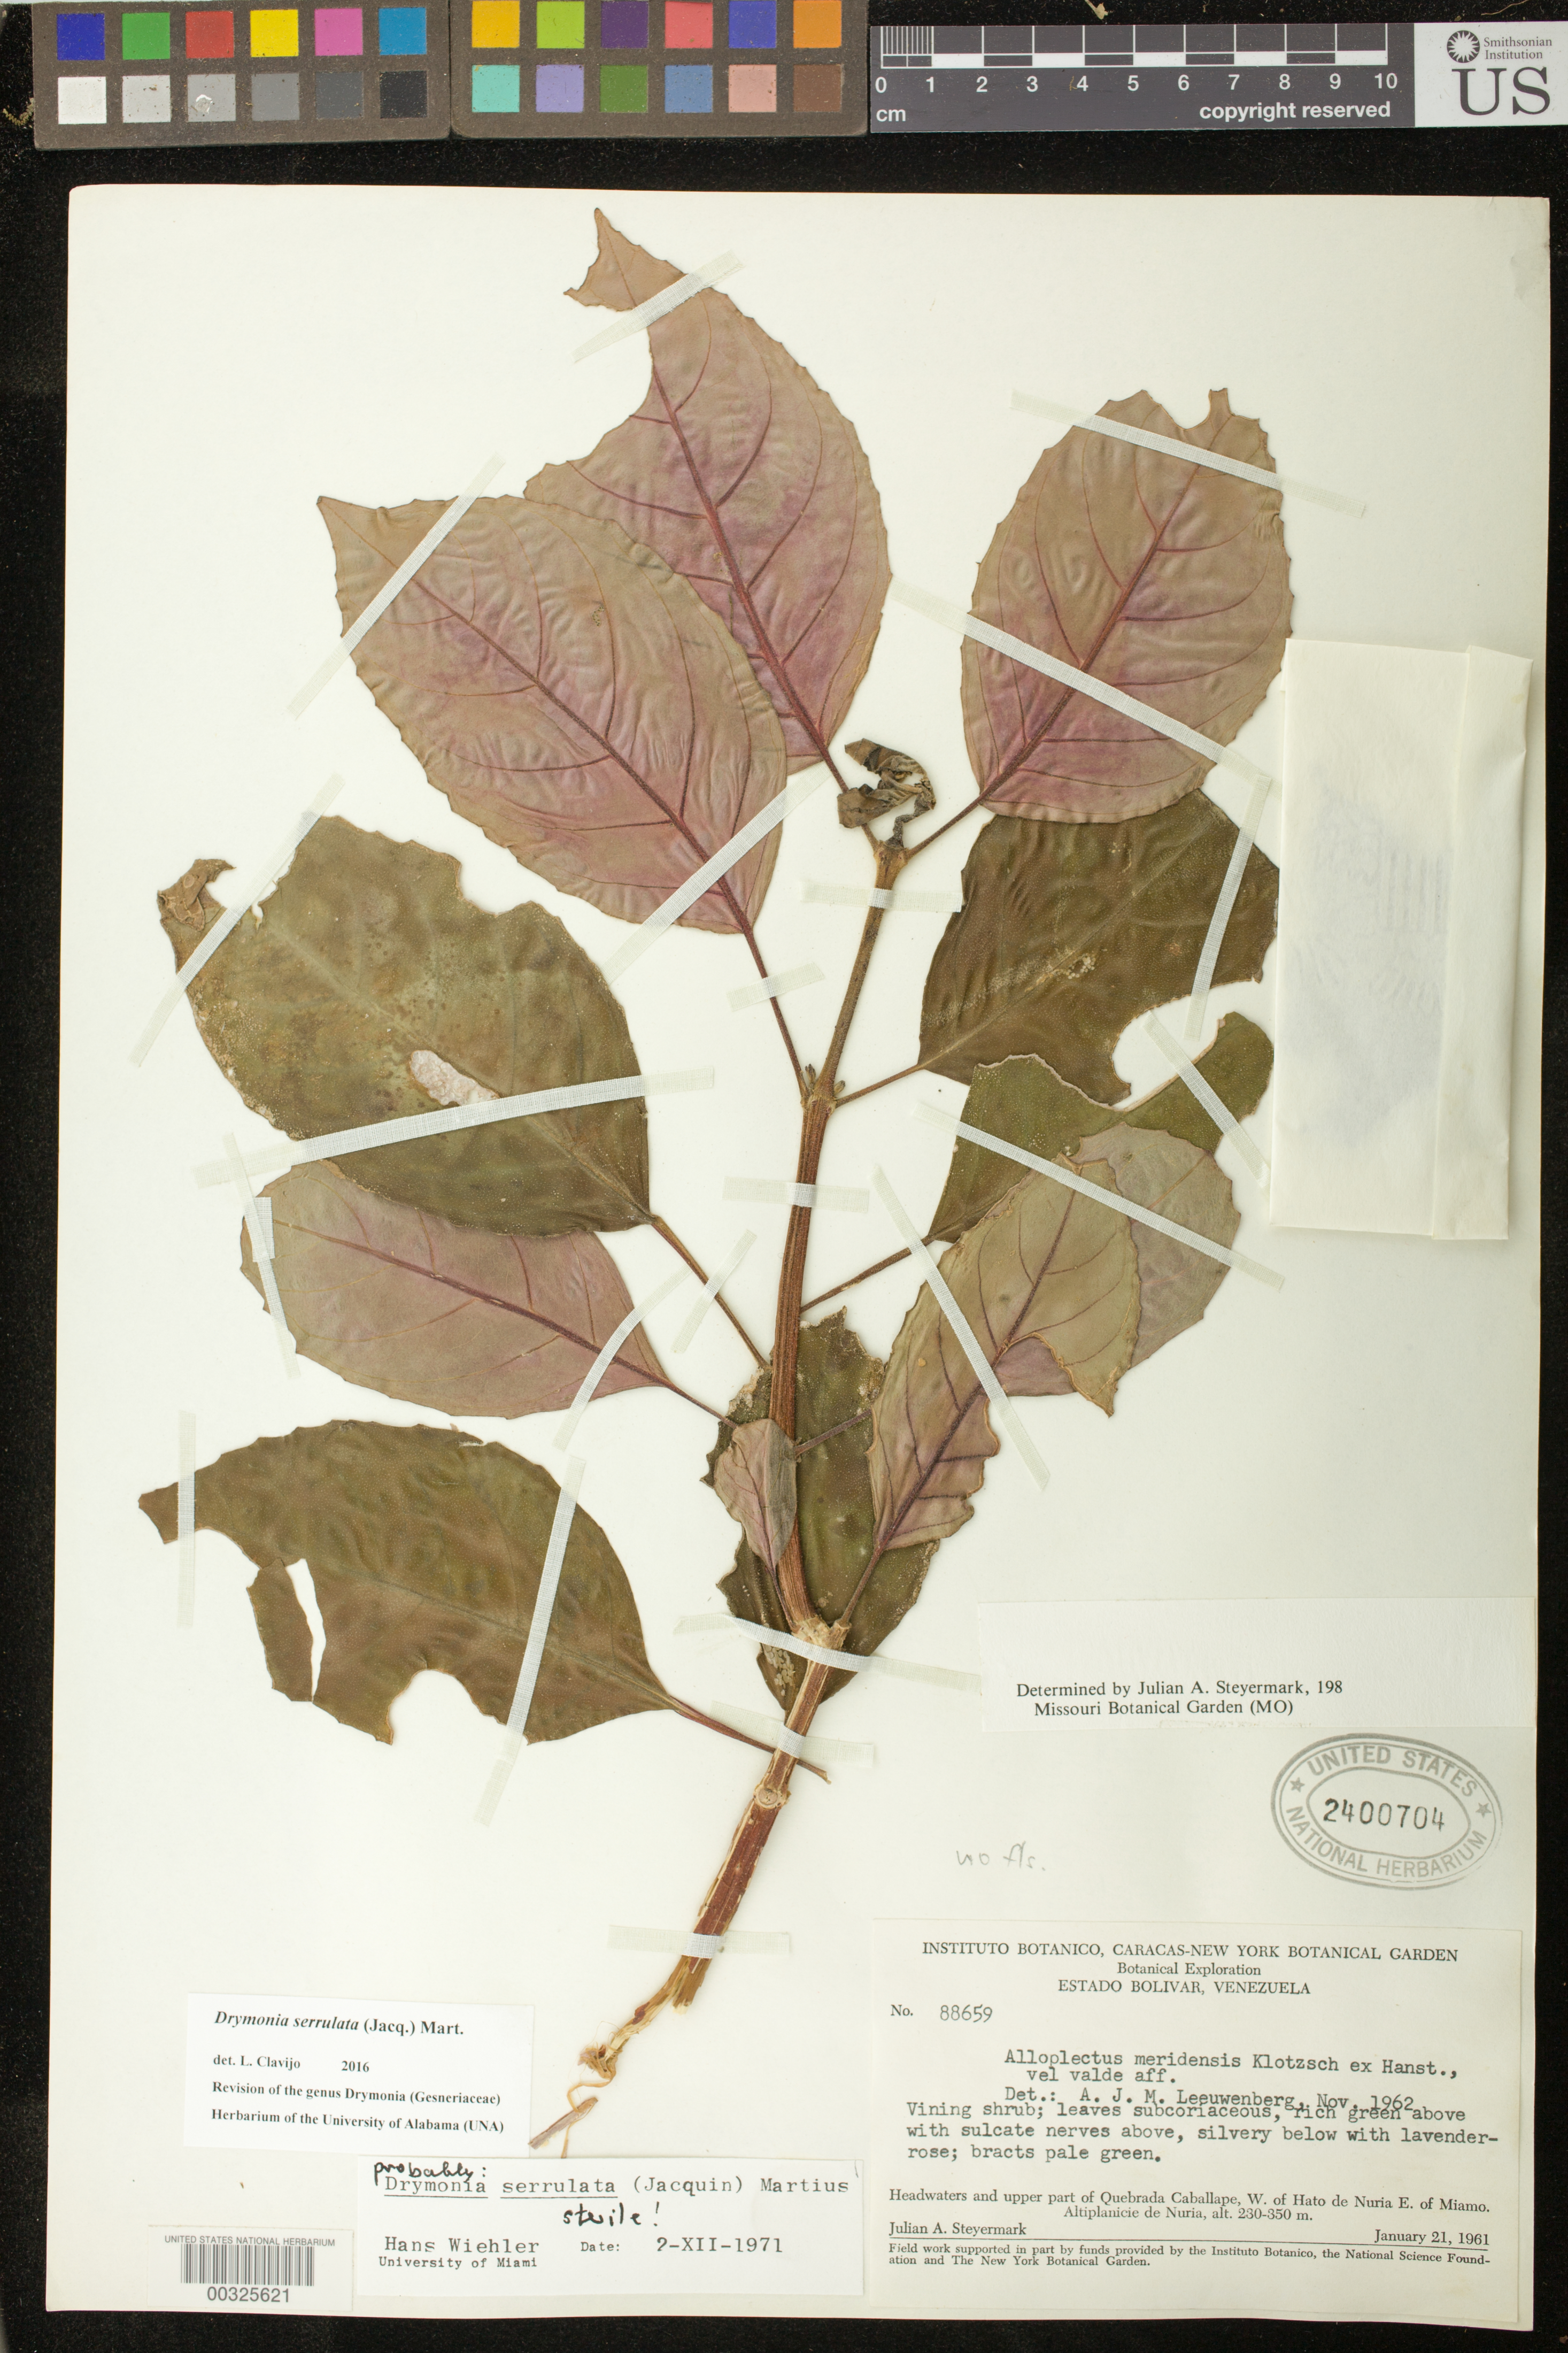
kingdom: Plantae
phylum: Tracheophyta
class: Magnoliopsida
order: Lamiales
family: Gesneriaceae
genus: Drymonia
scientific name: Drymonia serrulata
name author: (Jacq.) Mart.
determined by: Feuillet, C.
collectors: J. Steyermark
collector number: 88659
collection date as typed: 21 Jan 1961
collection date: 1961-01-21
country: Venezuela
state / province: Bolívar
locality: Headwaters and upper part of Quebrada Caballape, W. of Hato de Nuria, E. of Miamo. Altiplanicie de Nuria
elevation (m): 230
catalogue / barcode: US 2400704